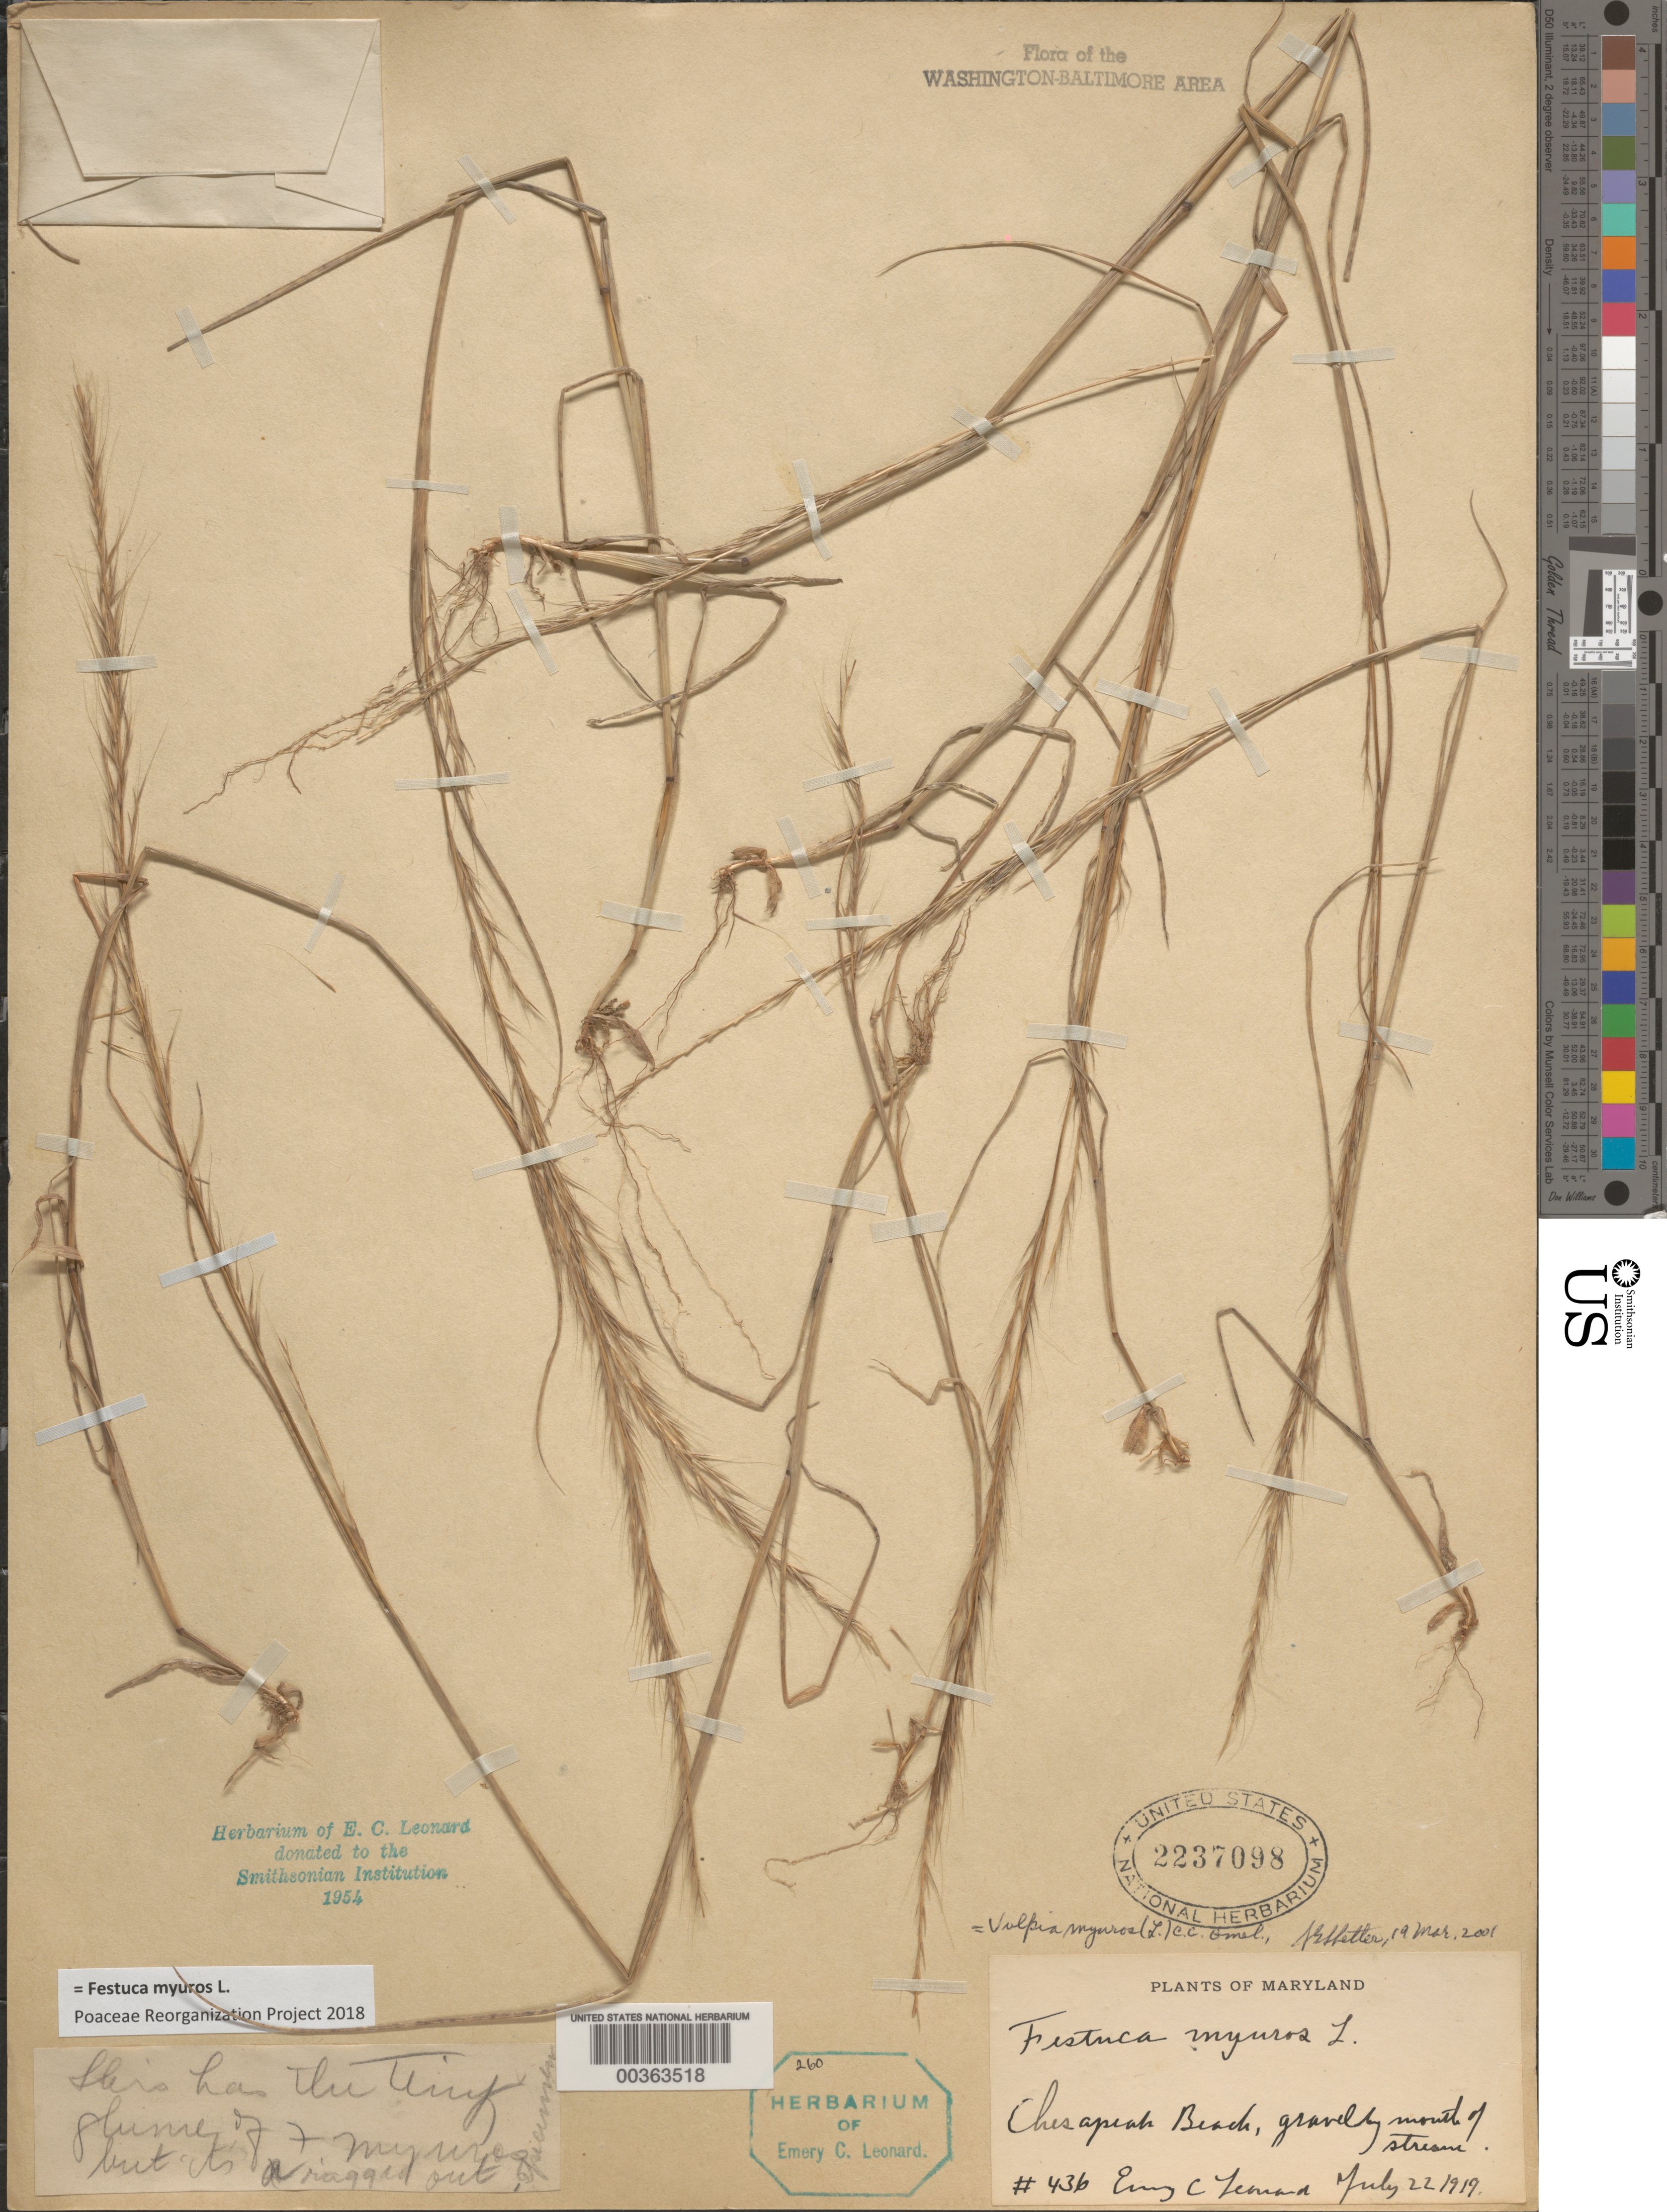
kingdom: Plantae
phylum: Tracheophyta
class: Liliopsida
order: Poales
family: Poaceae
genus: Festuca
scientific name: Festuca myuros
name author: L.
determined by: Poaceae Reorganization Project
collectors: E. C. Leonard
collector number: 436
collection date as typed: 22 Jul 1919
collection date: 1919-07-22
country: United States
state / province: Maryland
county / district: Calvert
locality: Chesapeake Beach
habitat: Gravelly mouth of stream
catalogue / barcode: US 2237098